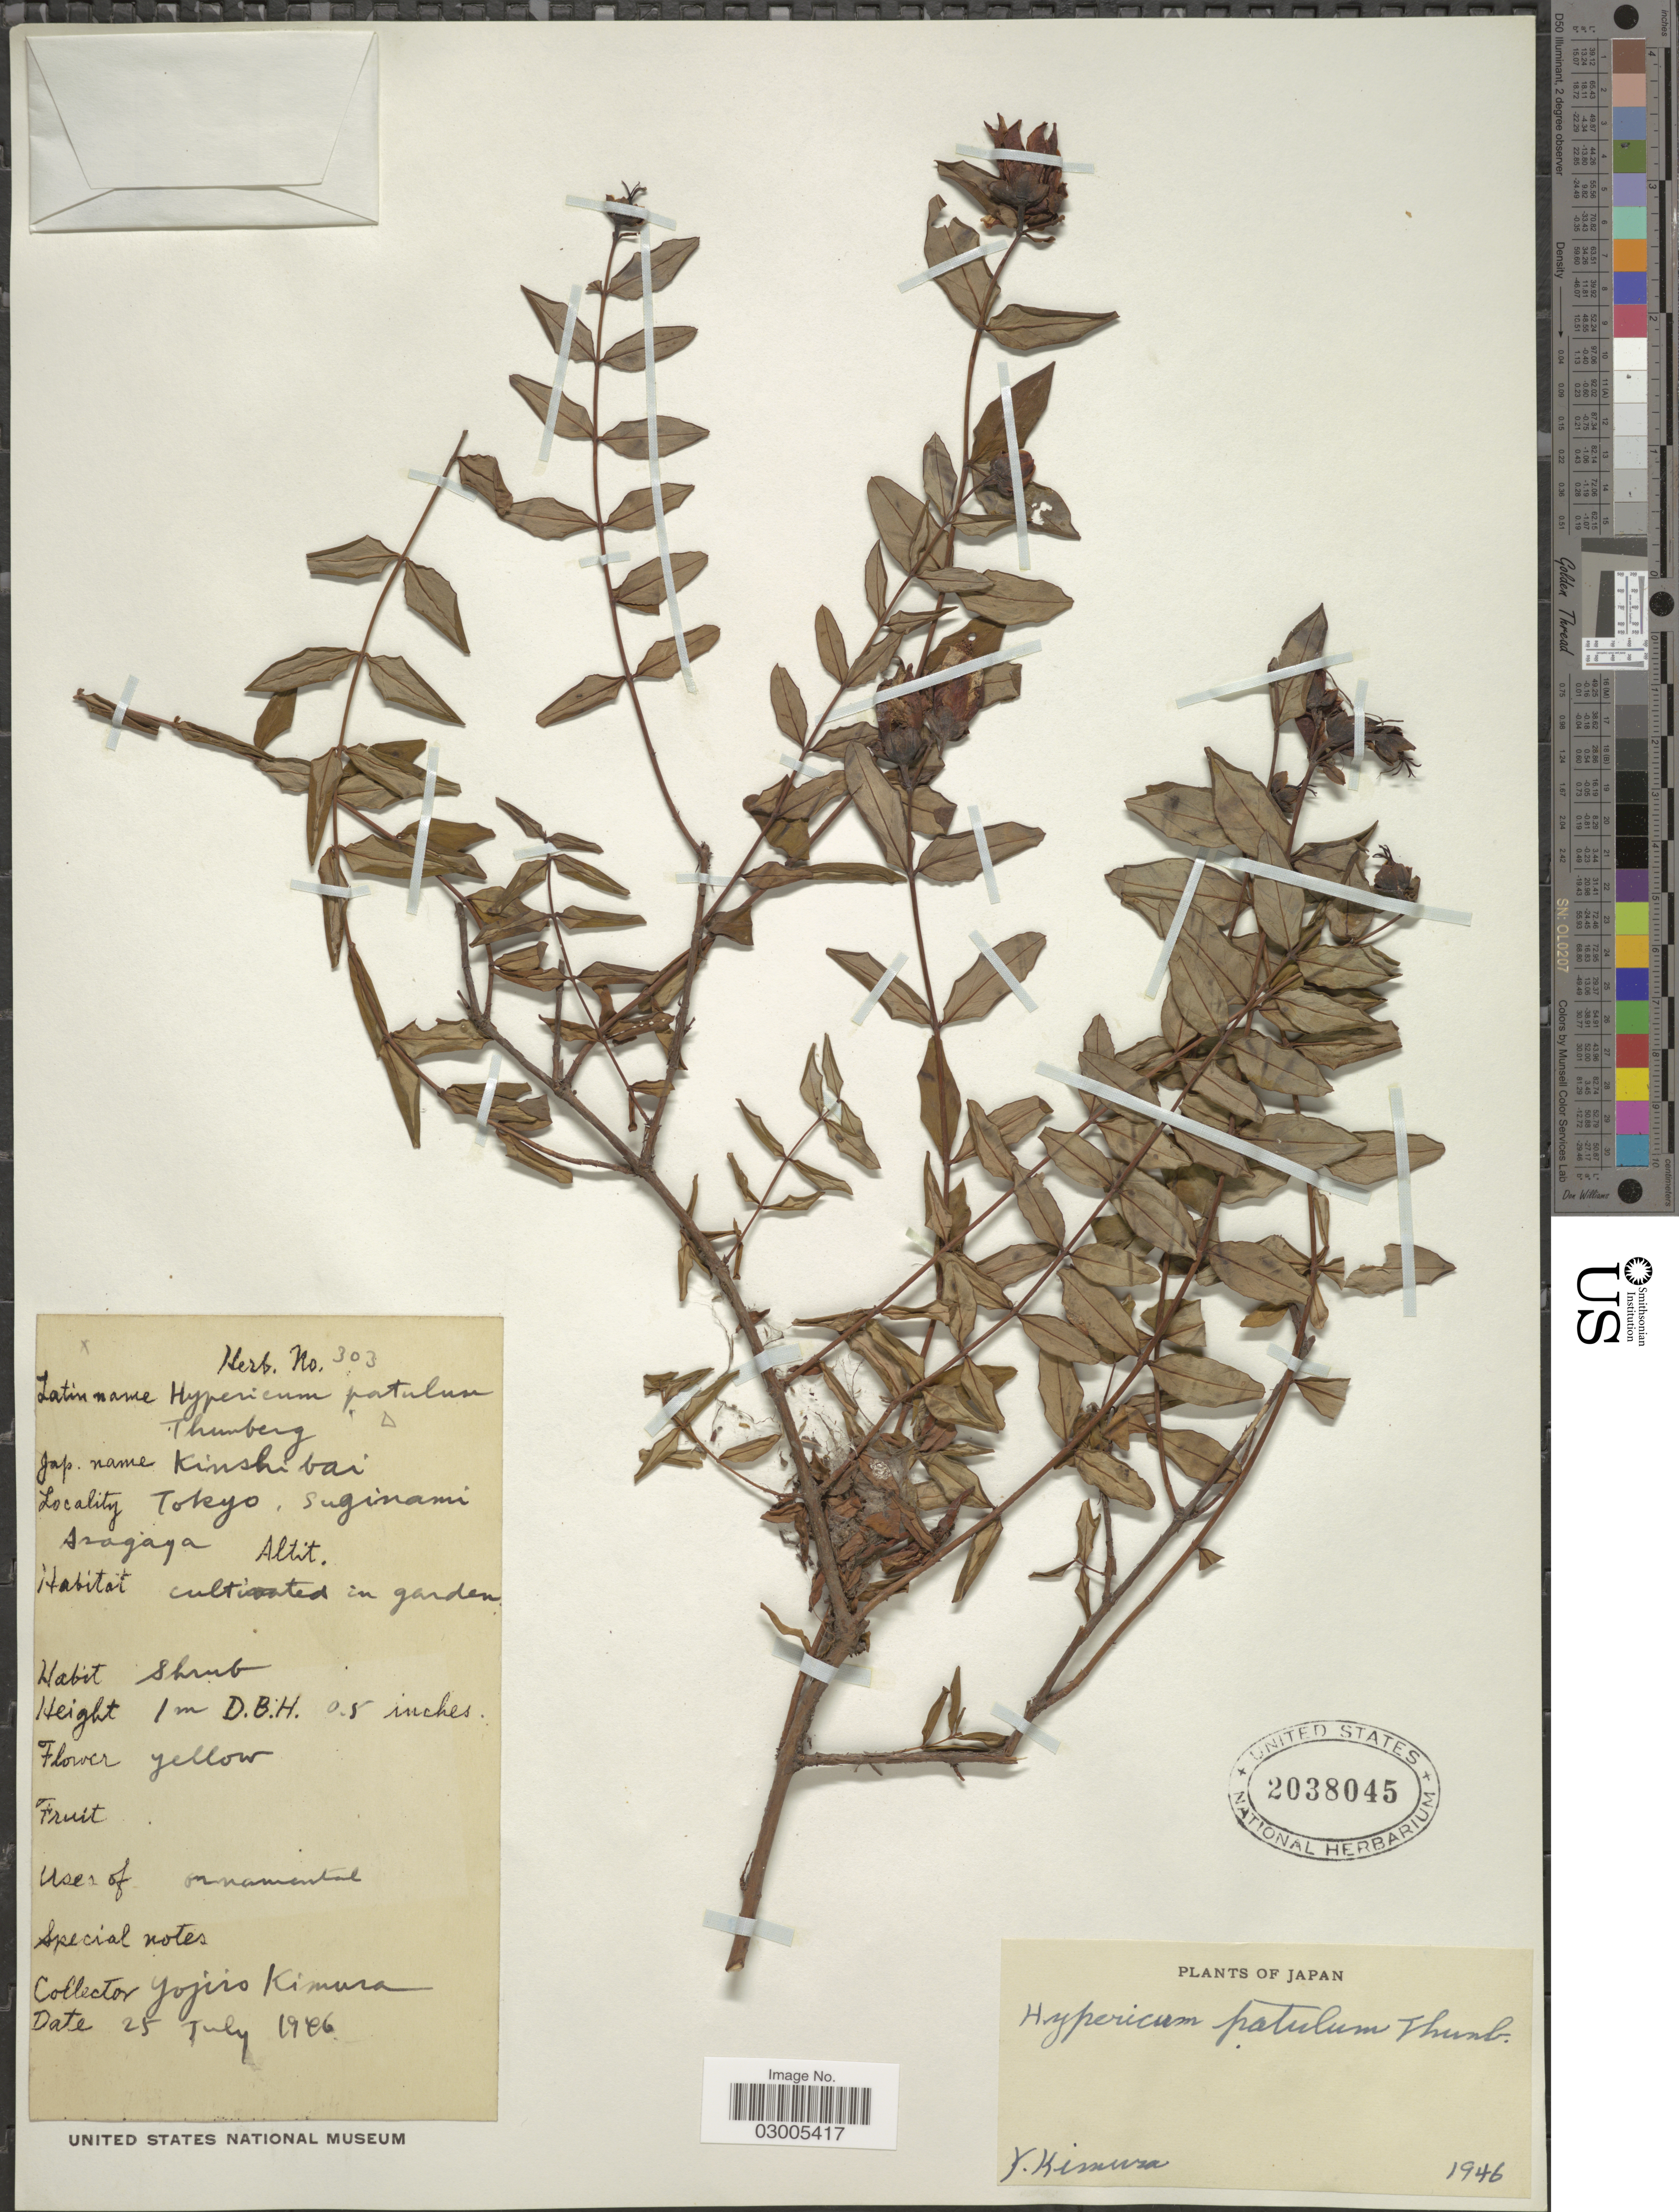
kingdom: Plantae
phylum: Tracheophyta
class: Magnoliopsida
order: Malpighiales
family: Hypericaceae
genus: Hypericum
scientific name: Hypericum patulum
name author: Thunb.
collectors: Y. Kimura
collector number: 303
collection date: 1946-07-25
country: Japan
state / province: Tokyo, Federal City of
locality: Suginami Aragaya,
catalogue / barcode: US 2038045